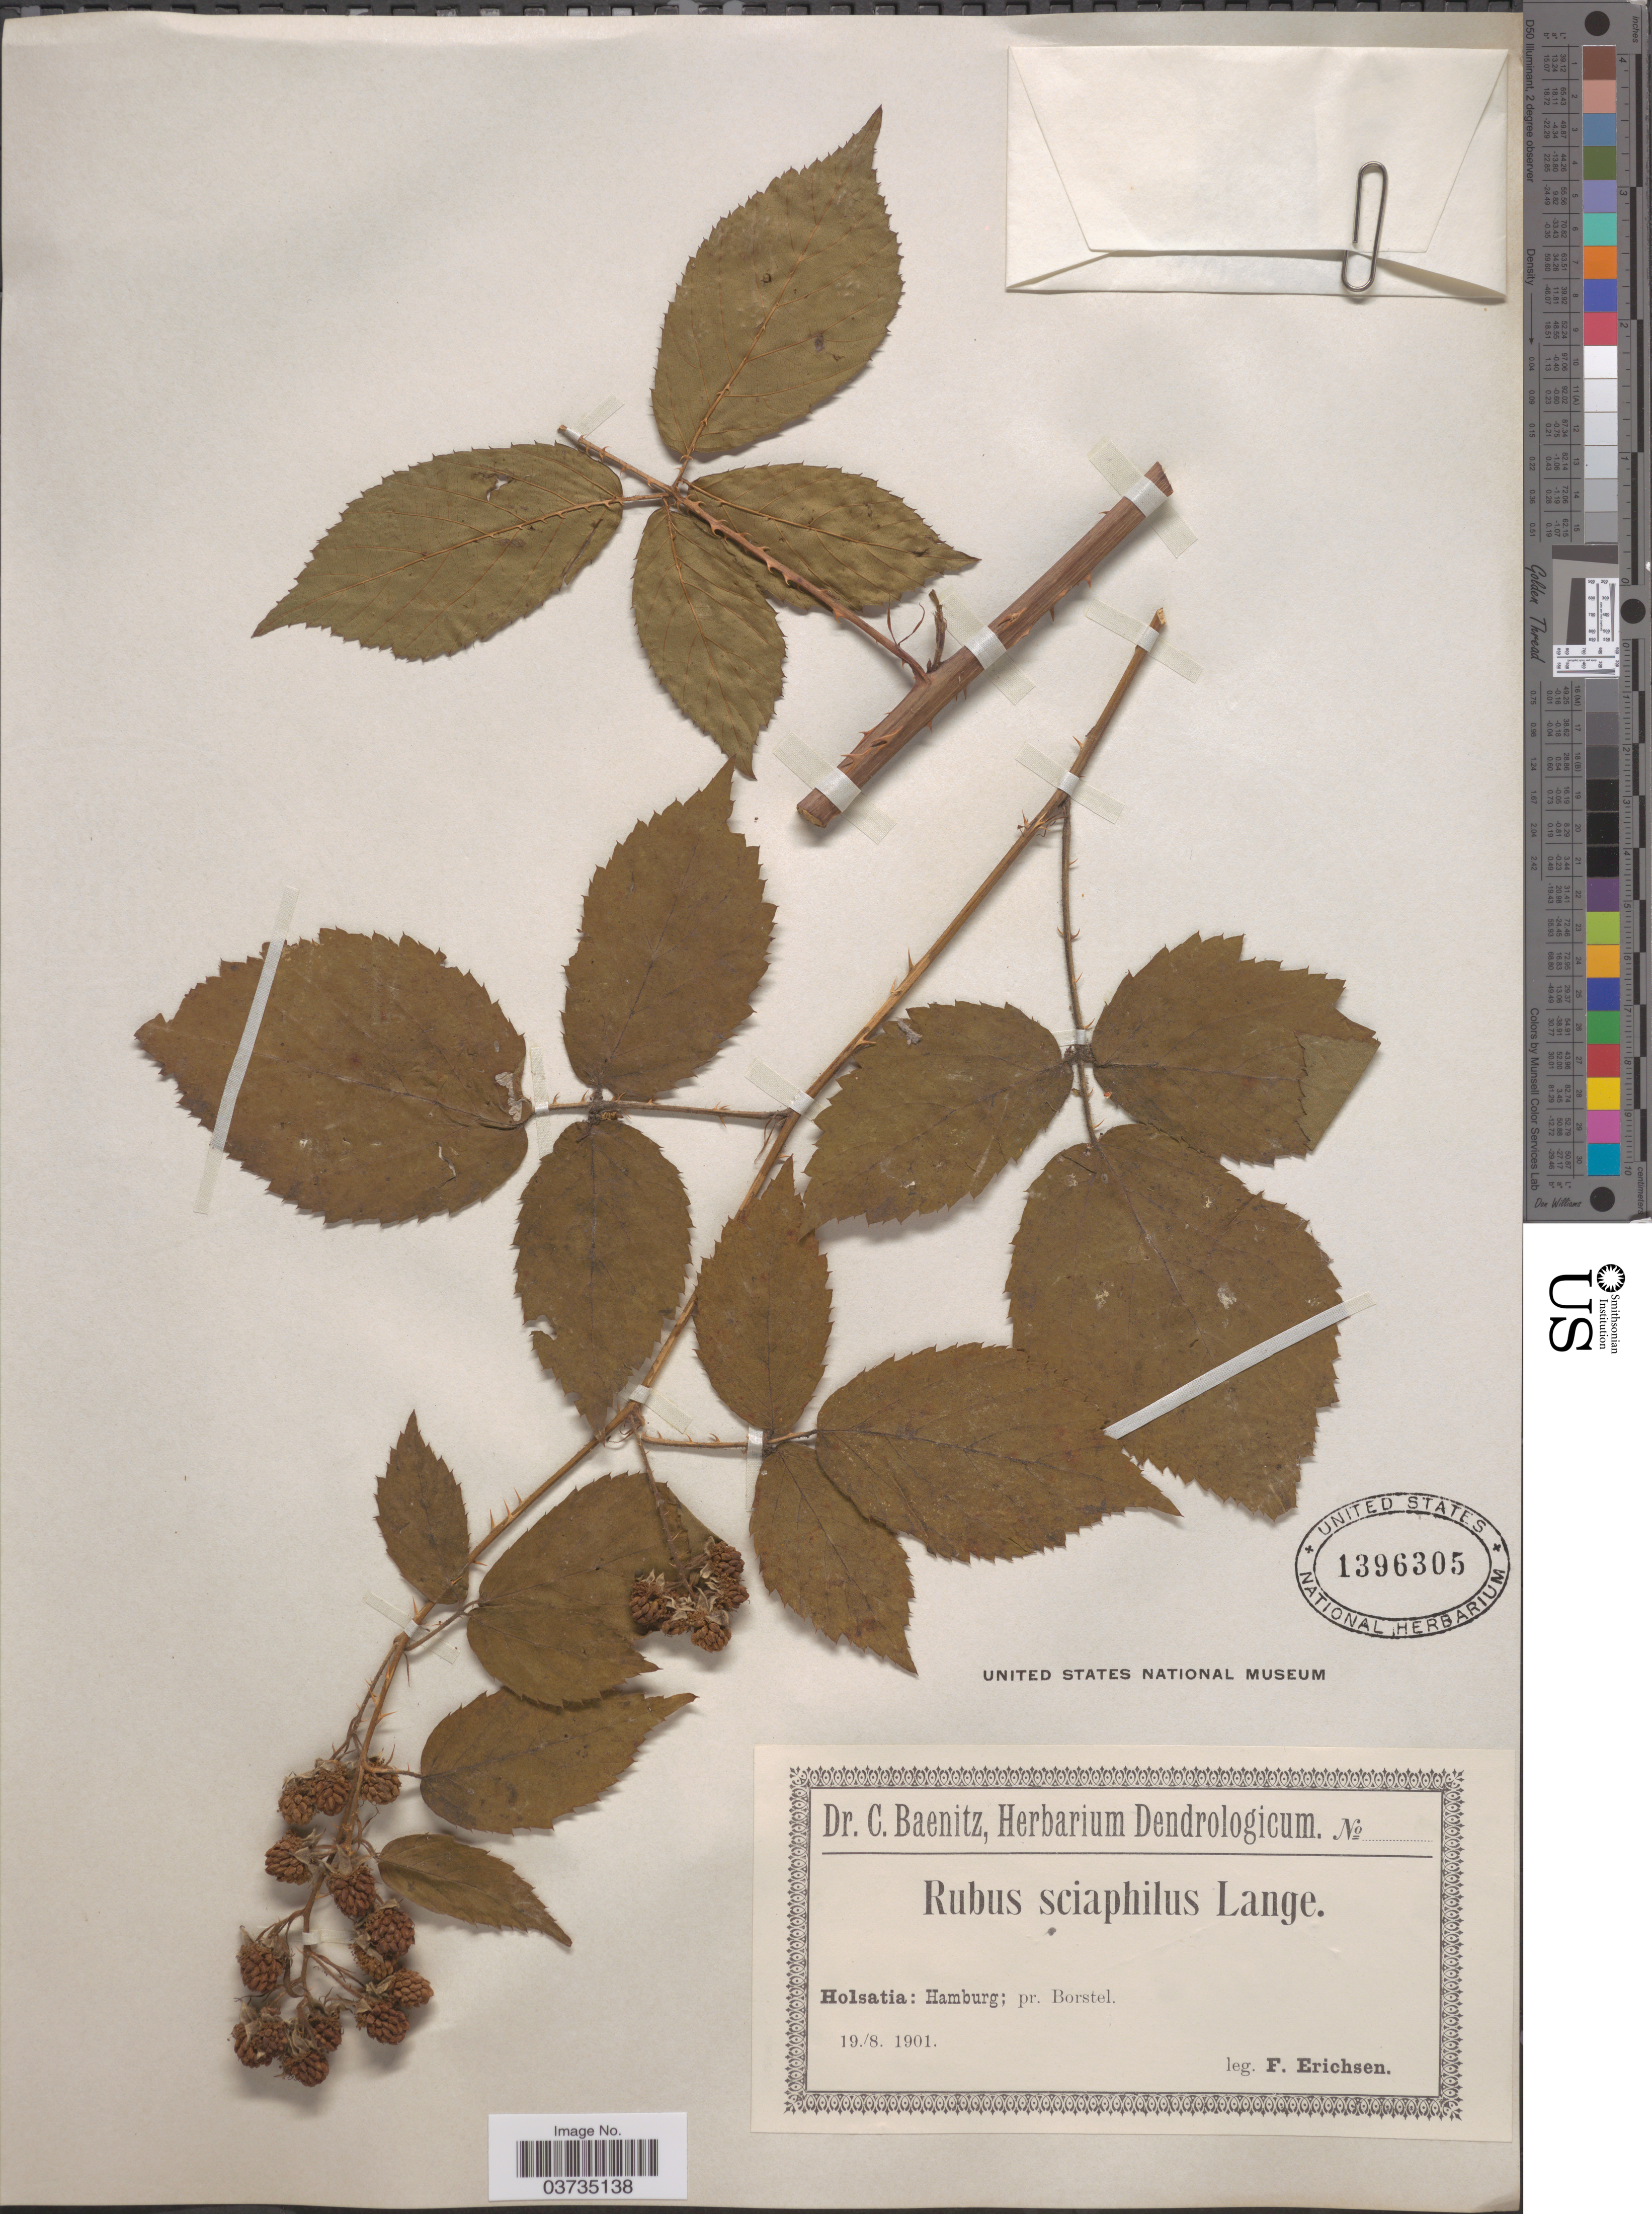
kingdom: Plantae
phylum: Tracheophyta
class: Magnoliopsida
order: Rosales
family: Rosaceae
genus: Rubus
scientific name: Rubus sciaphilus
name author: Lefèvre ex P.J. Müll.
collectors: F. Erichsen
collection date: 1901-08-19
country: Germany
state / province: Hamburg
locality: Holsatia: pr. Borstel.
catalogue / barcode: US 1396305